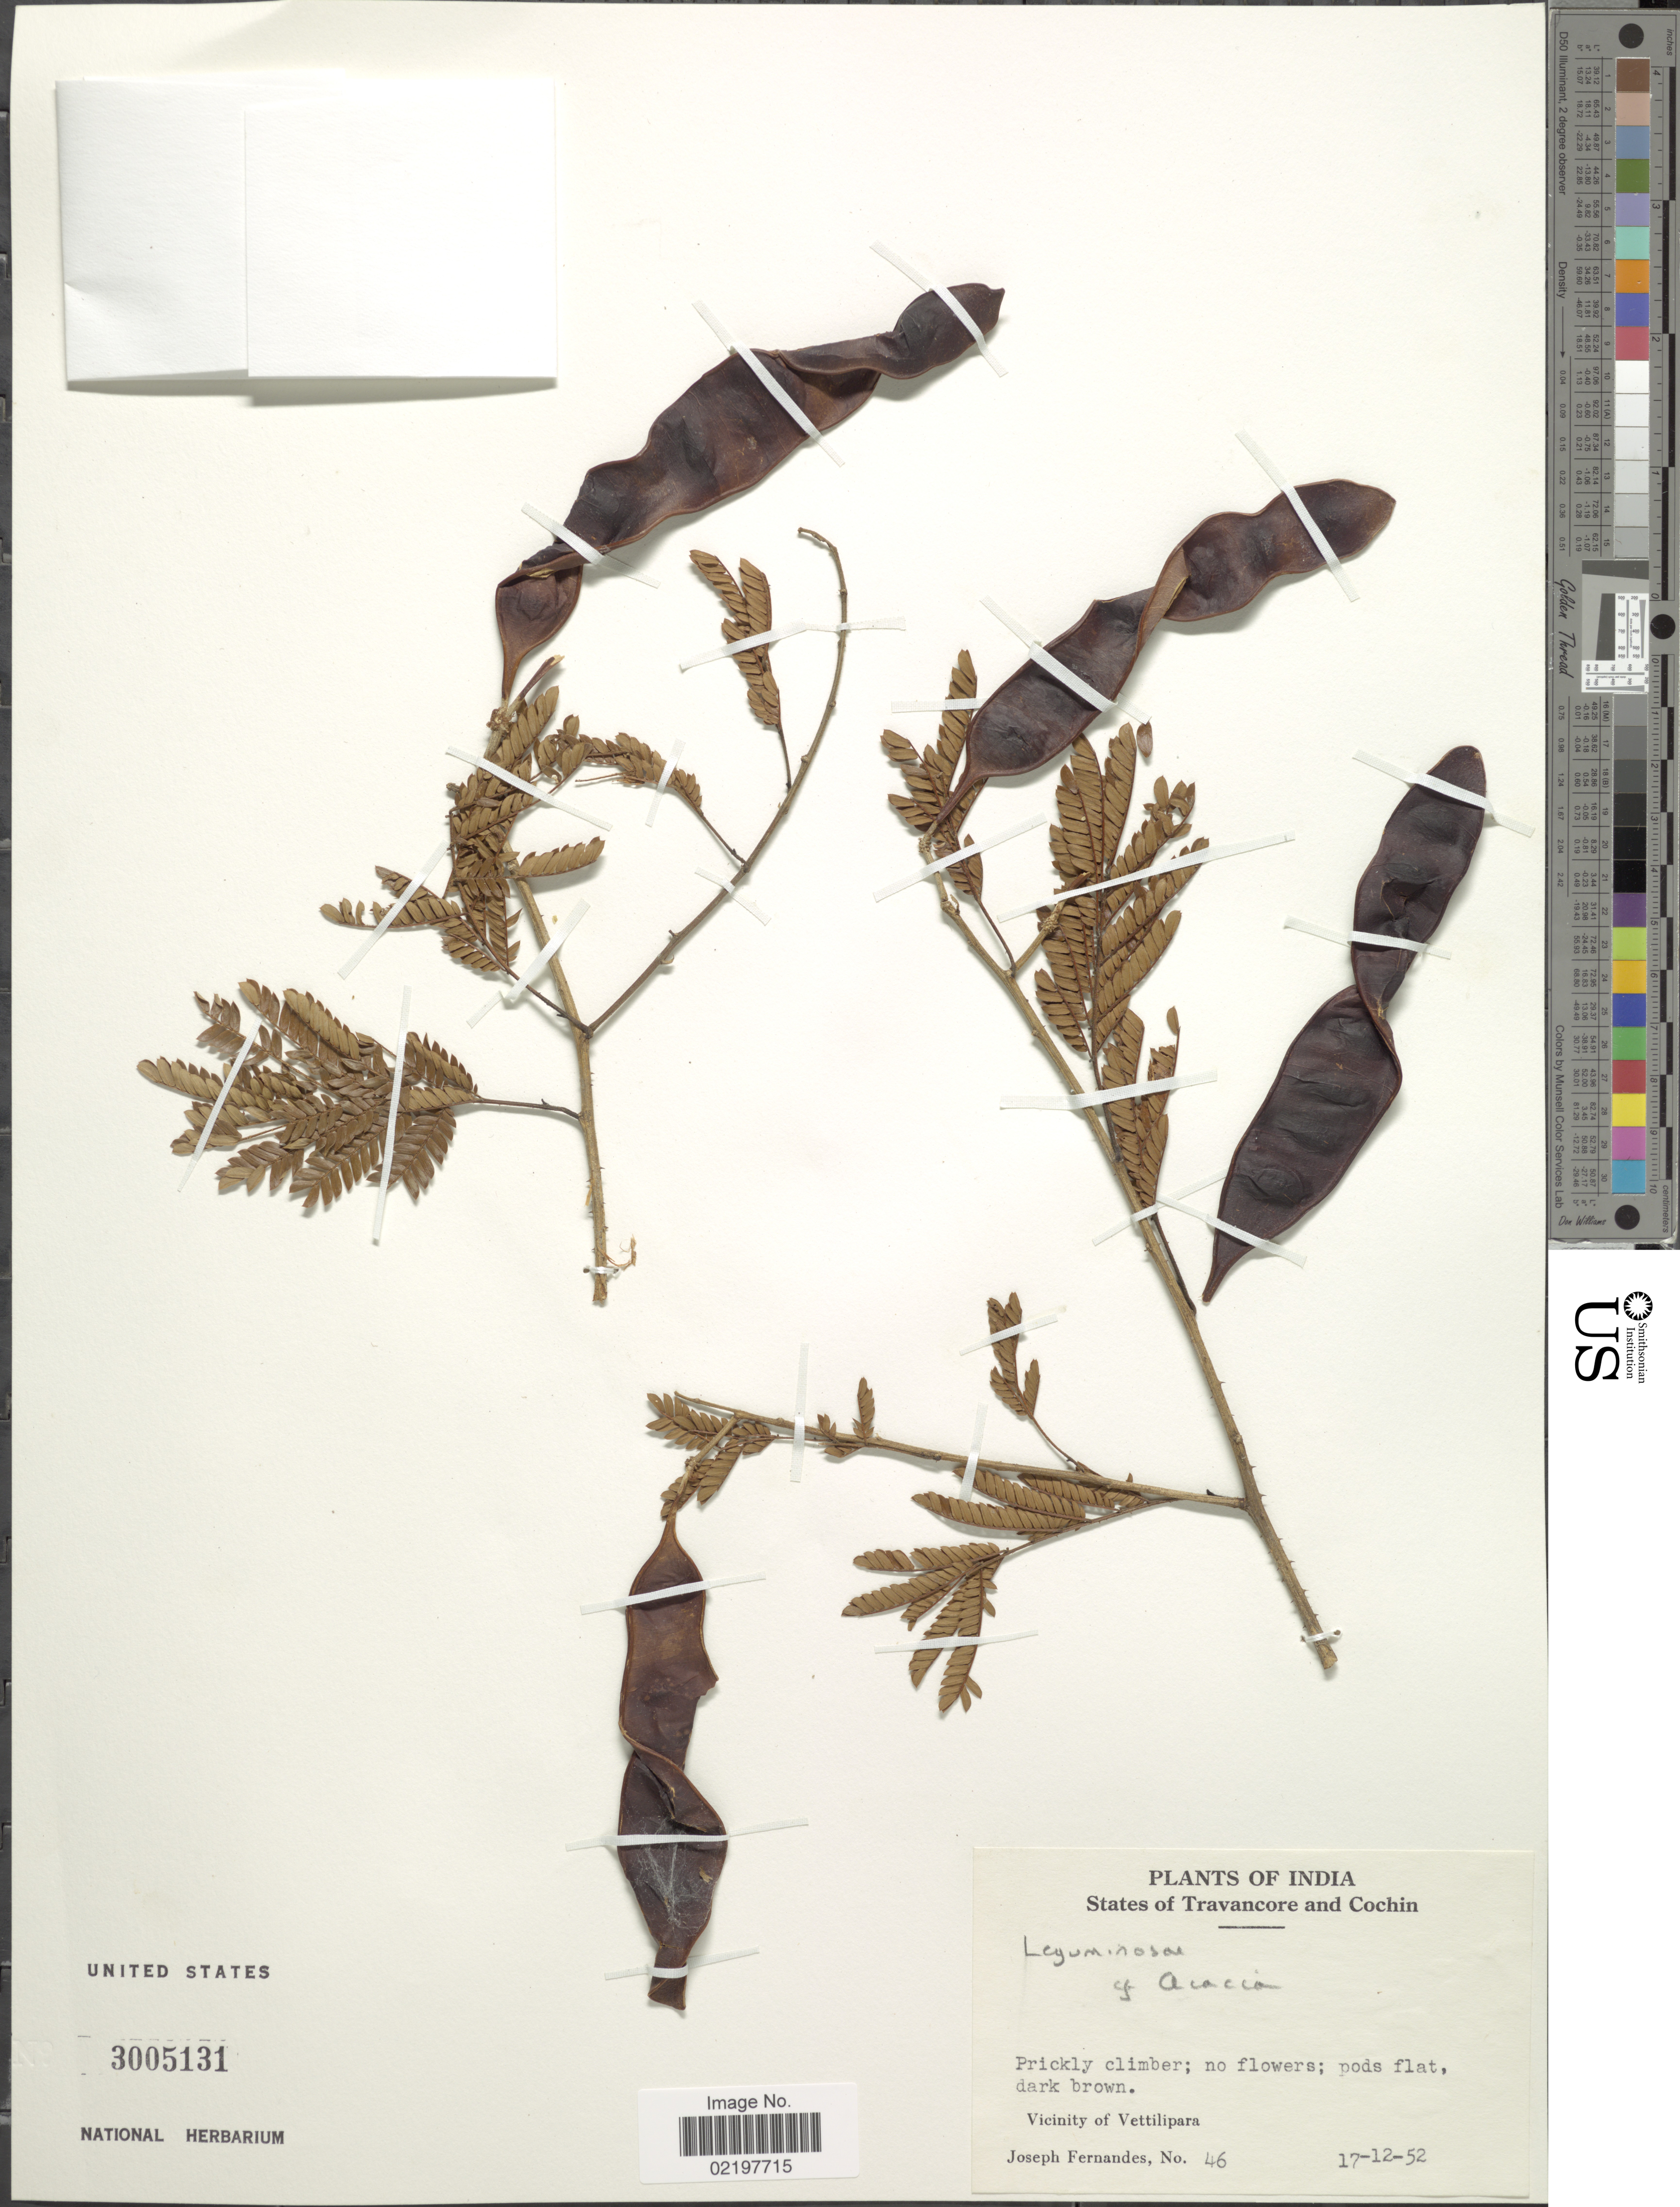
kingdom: Plantae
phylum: Tracheophyta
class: Magnoliopsida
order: Fabales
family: Fabaceae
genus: Senegalia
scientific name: Senegalia caesia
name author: (L.) Maslin et al.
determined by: Strong, M. T., (US), Smithsonian Institution - National Museum of Natural History (UNITED STATES)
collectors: J. Fernandes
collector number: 46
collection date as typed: Transcribed d/m/y: 17/12/52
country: India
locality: States of Travancore and Cochin, Vicinity of Vettilipara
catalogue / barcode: US 3005131